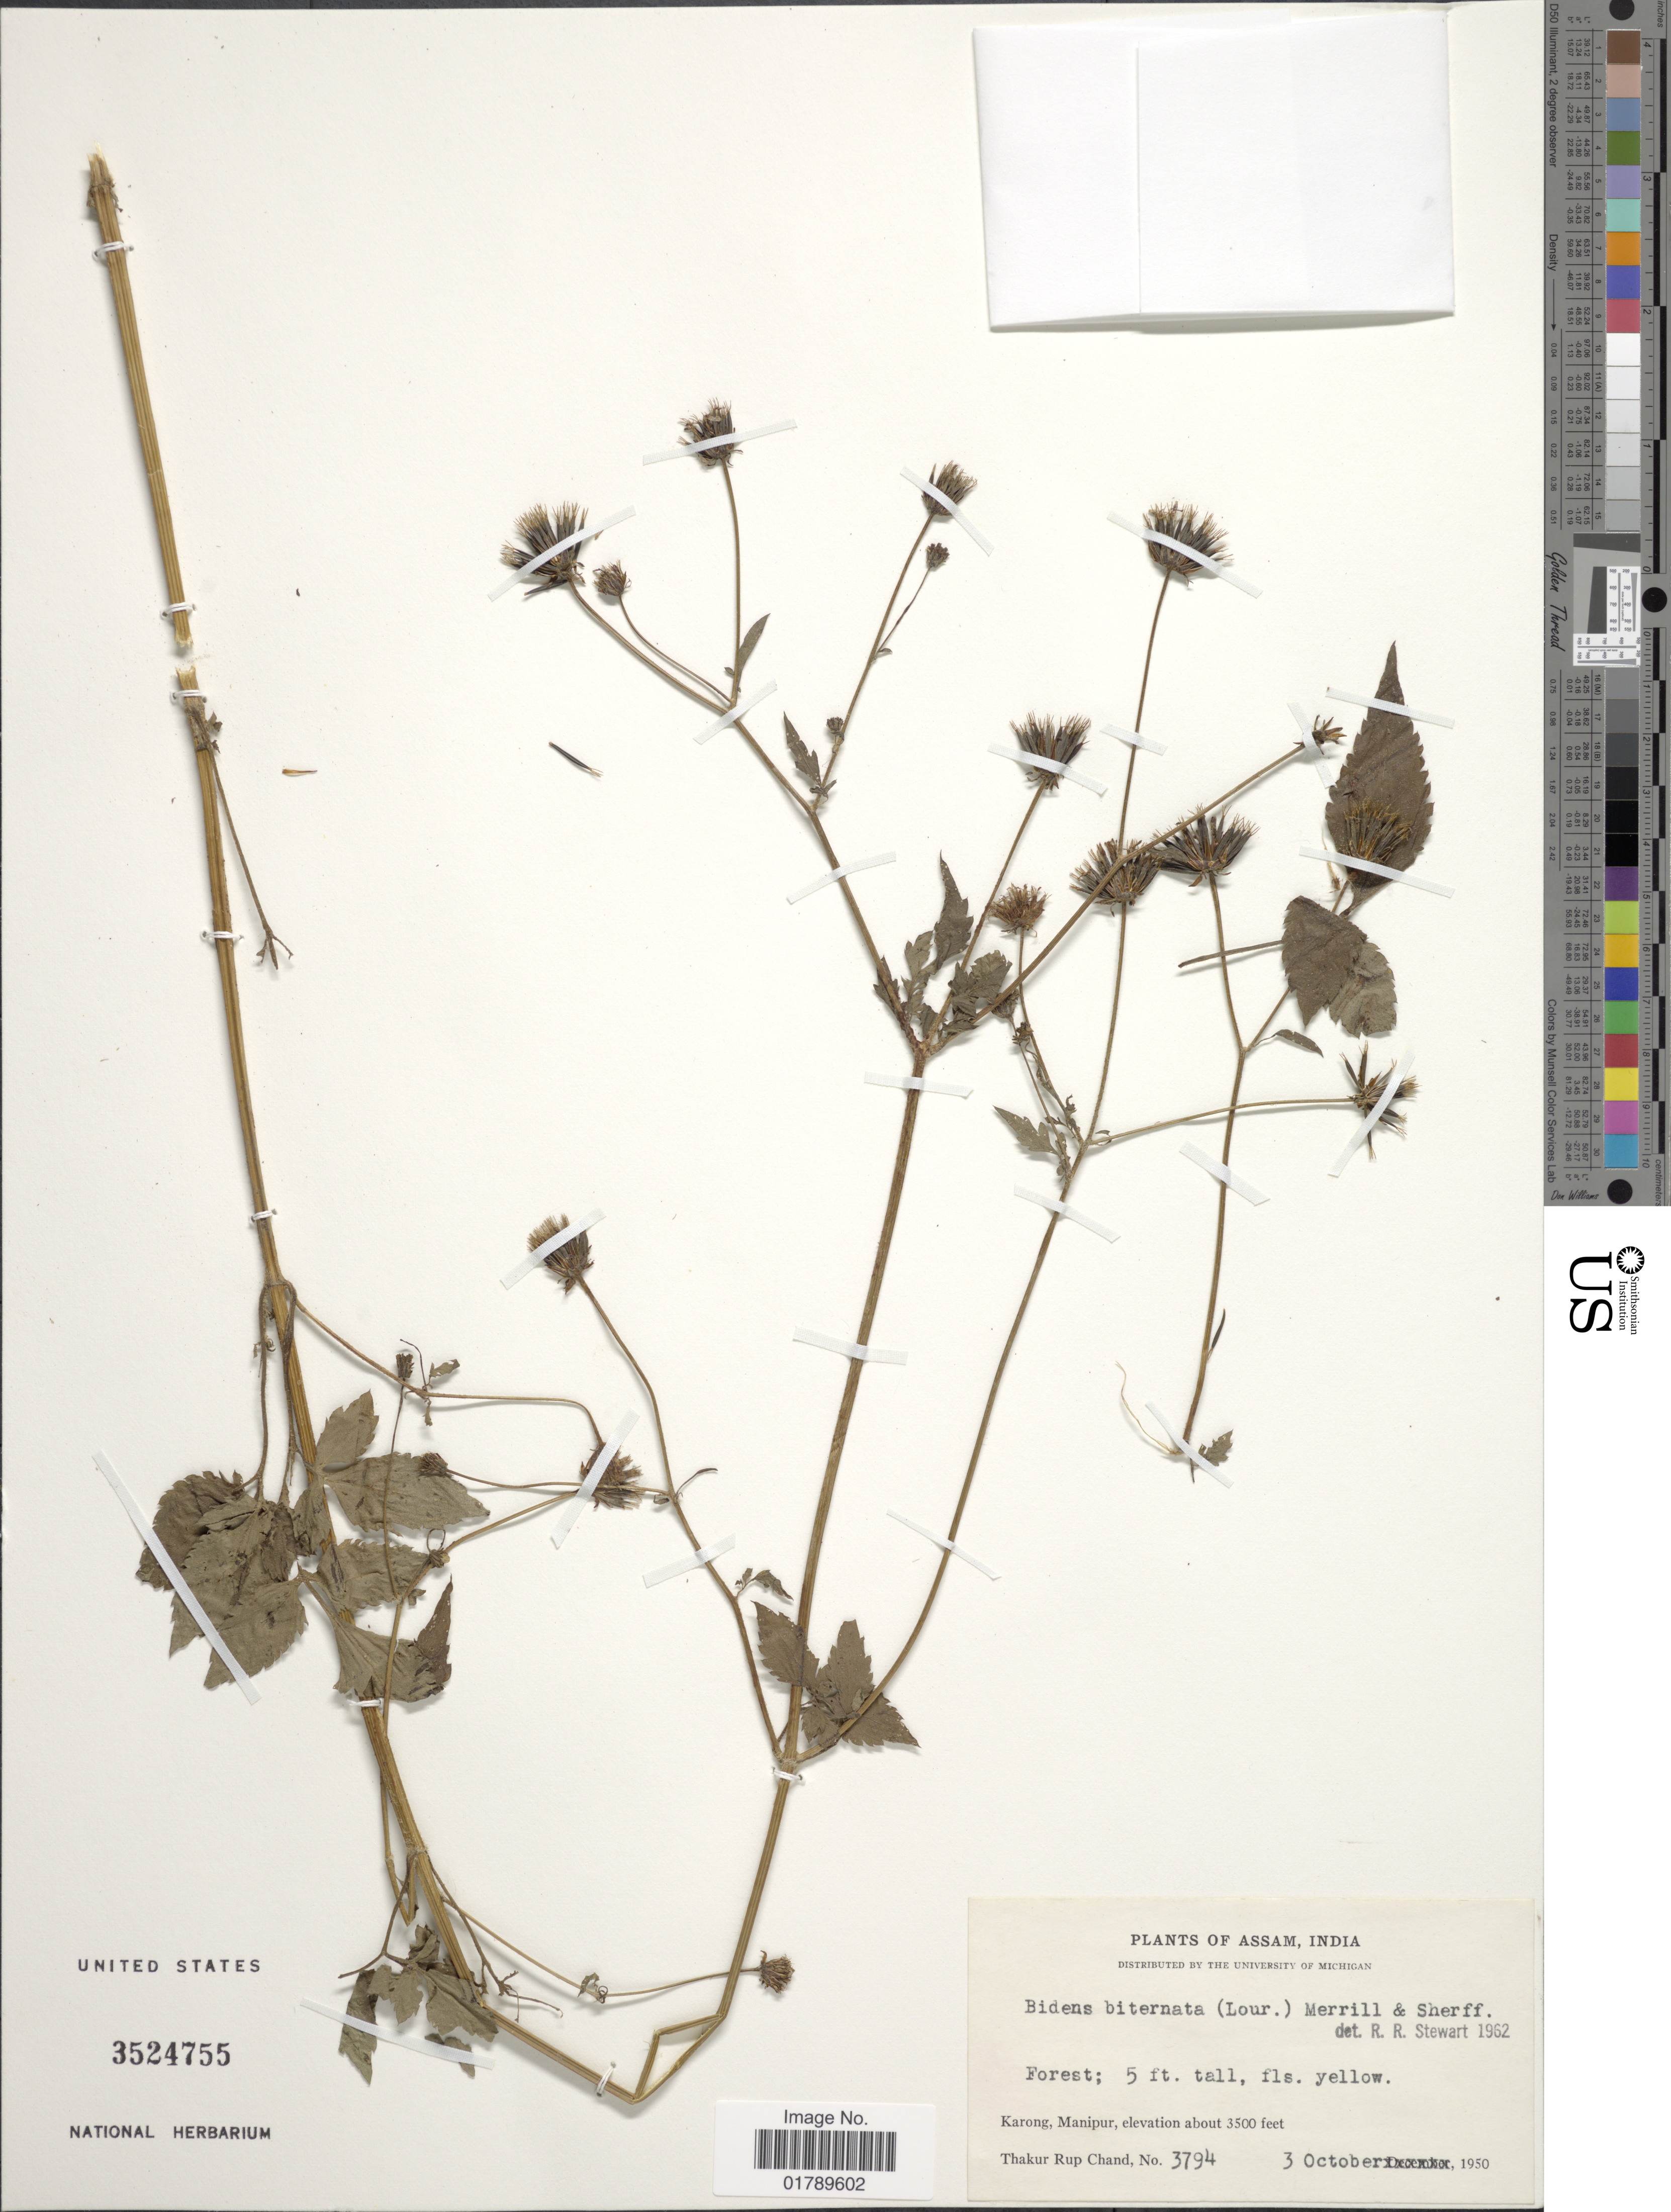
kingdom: Plantae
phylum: Tracheophyta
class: Magnoliopsida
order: Asterales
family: Asteraceae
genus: Bidens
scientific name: Bidens bipinnata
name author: L.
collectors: T. R. Chand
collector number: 3794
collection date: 1950-10-03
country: India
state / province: Manipur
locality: Assam, India. Karong, Manipur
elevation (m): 1067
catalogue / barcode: US 3524755